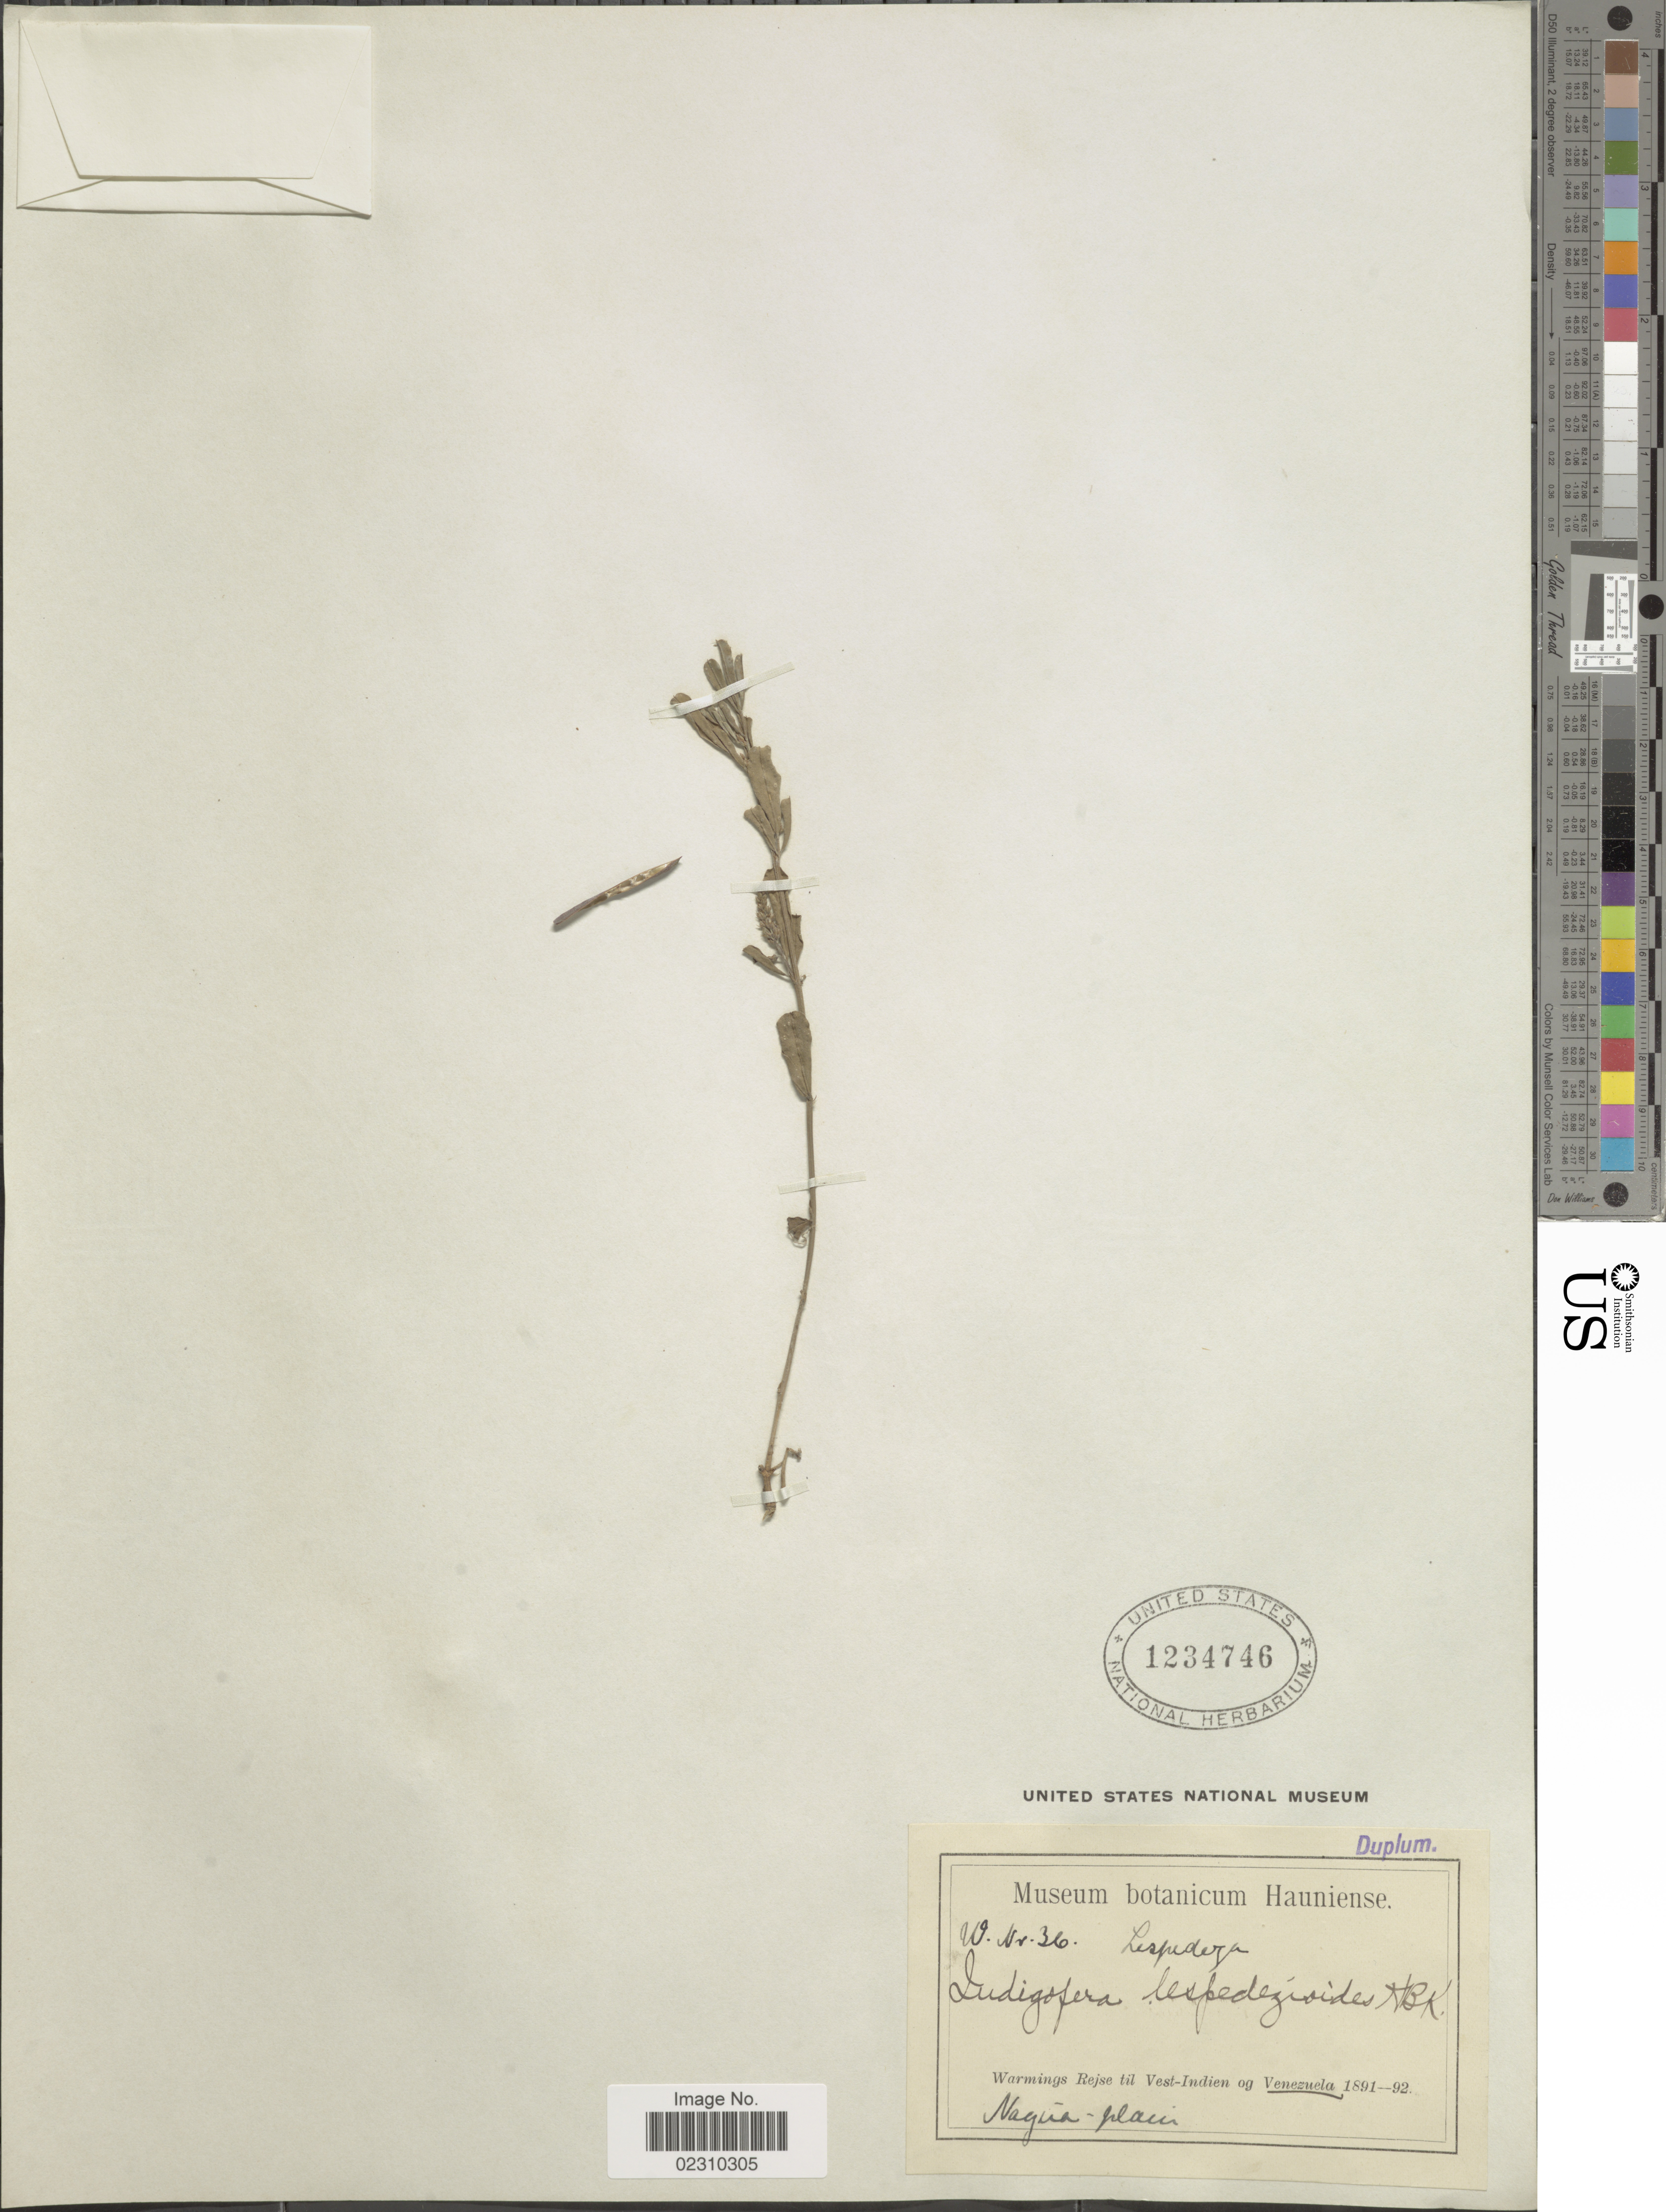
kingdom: Plantae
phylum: Tracheophyta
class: Magnoliopsida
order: Fabales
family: Fabaceae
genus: Indigofera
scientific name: Indigofera lespedezioides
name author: Kunth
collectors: -. Warmings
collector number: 36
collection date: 1891/1892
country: Venezuela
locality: Nagua - places, Venezuela.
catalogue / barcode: US 1234746